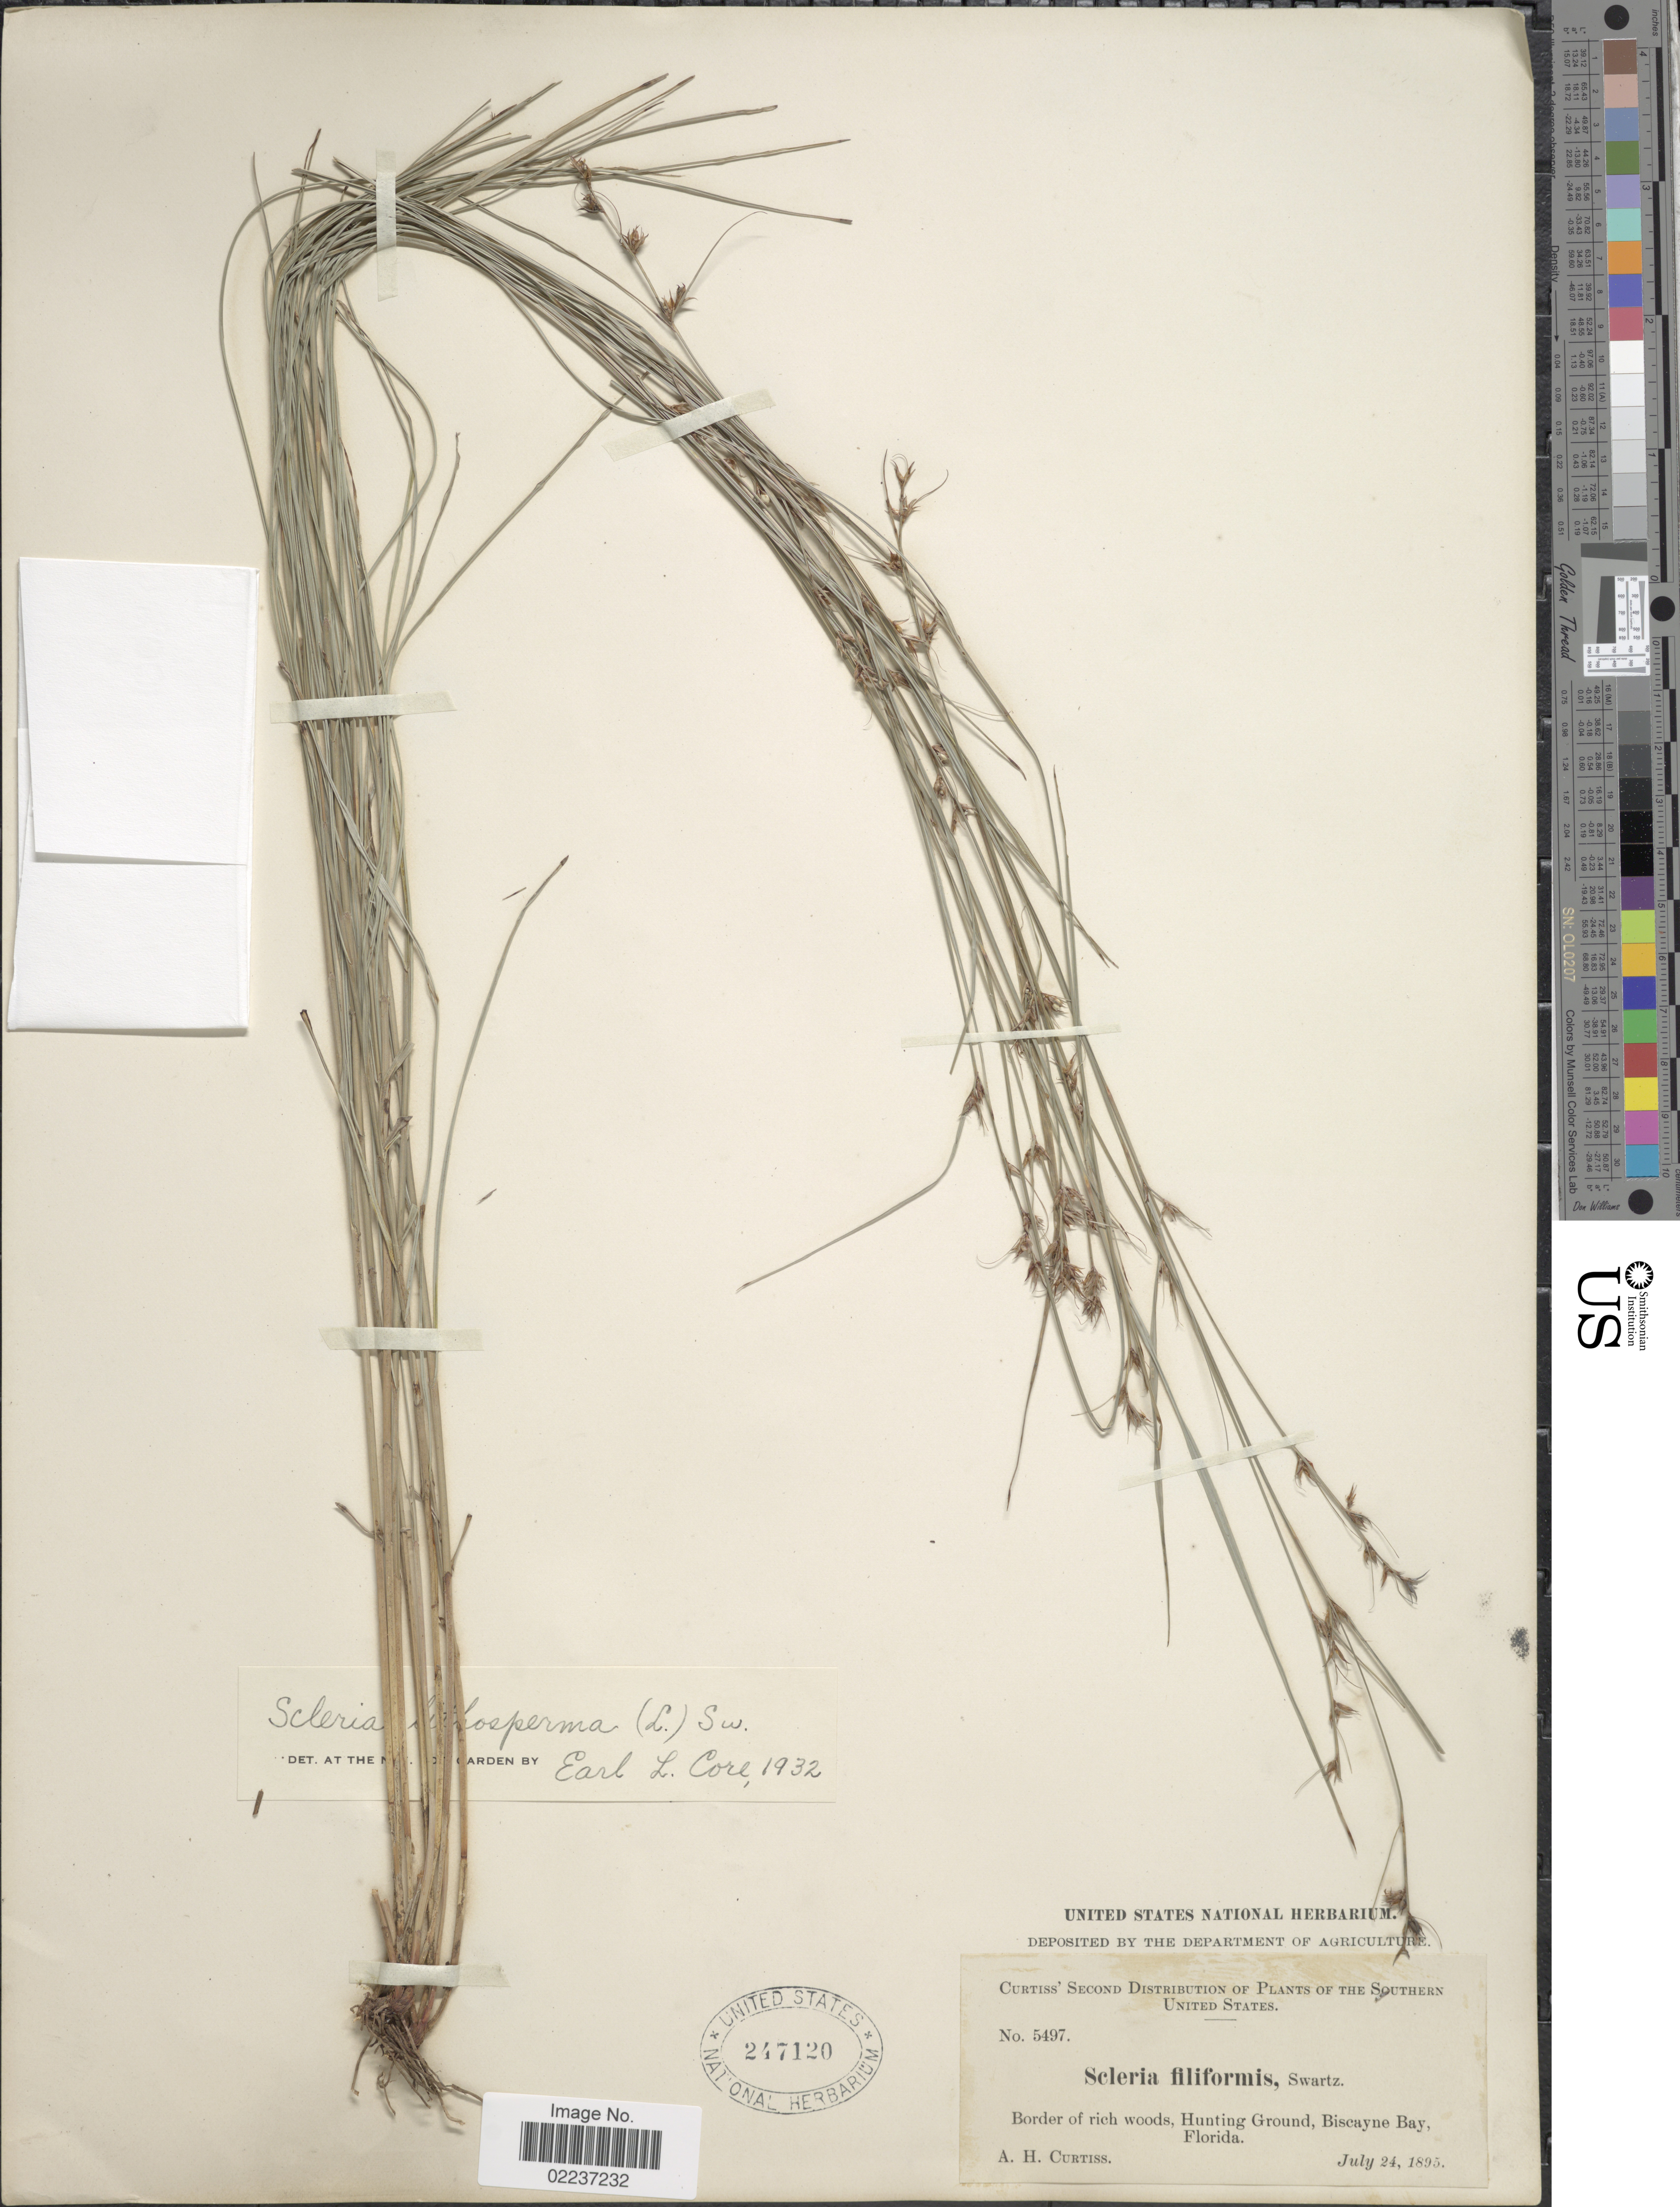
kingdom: Plantae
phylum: Tracheophyta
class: Liliopsida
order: Poales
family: Cyperaceae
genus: Scleria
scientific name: Scleria lithosperma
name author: (L.) Sw.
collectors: A. H. Curtiss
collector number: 5497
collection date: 1895-07-24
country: United States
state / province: Florida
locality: Hunting Ground, Biscayne Bay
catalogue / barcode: US 247120